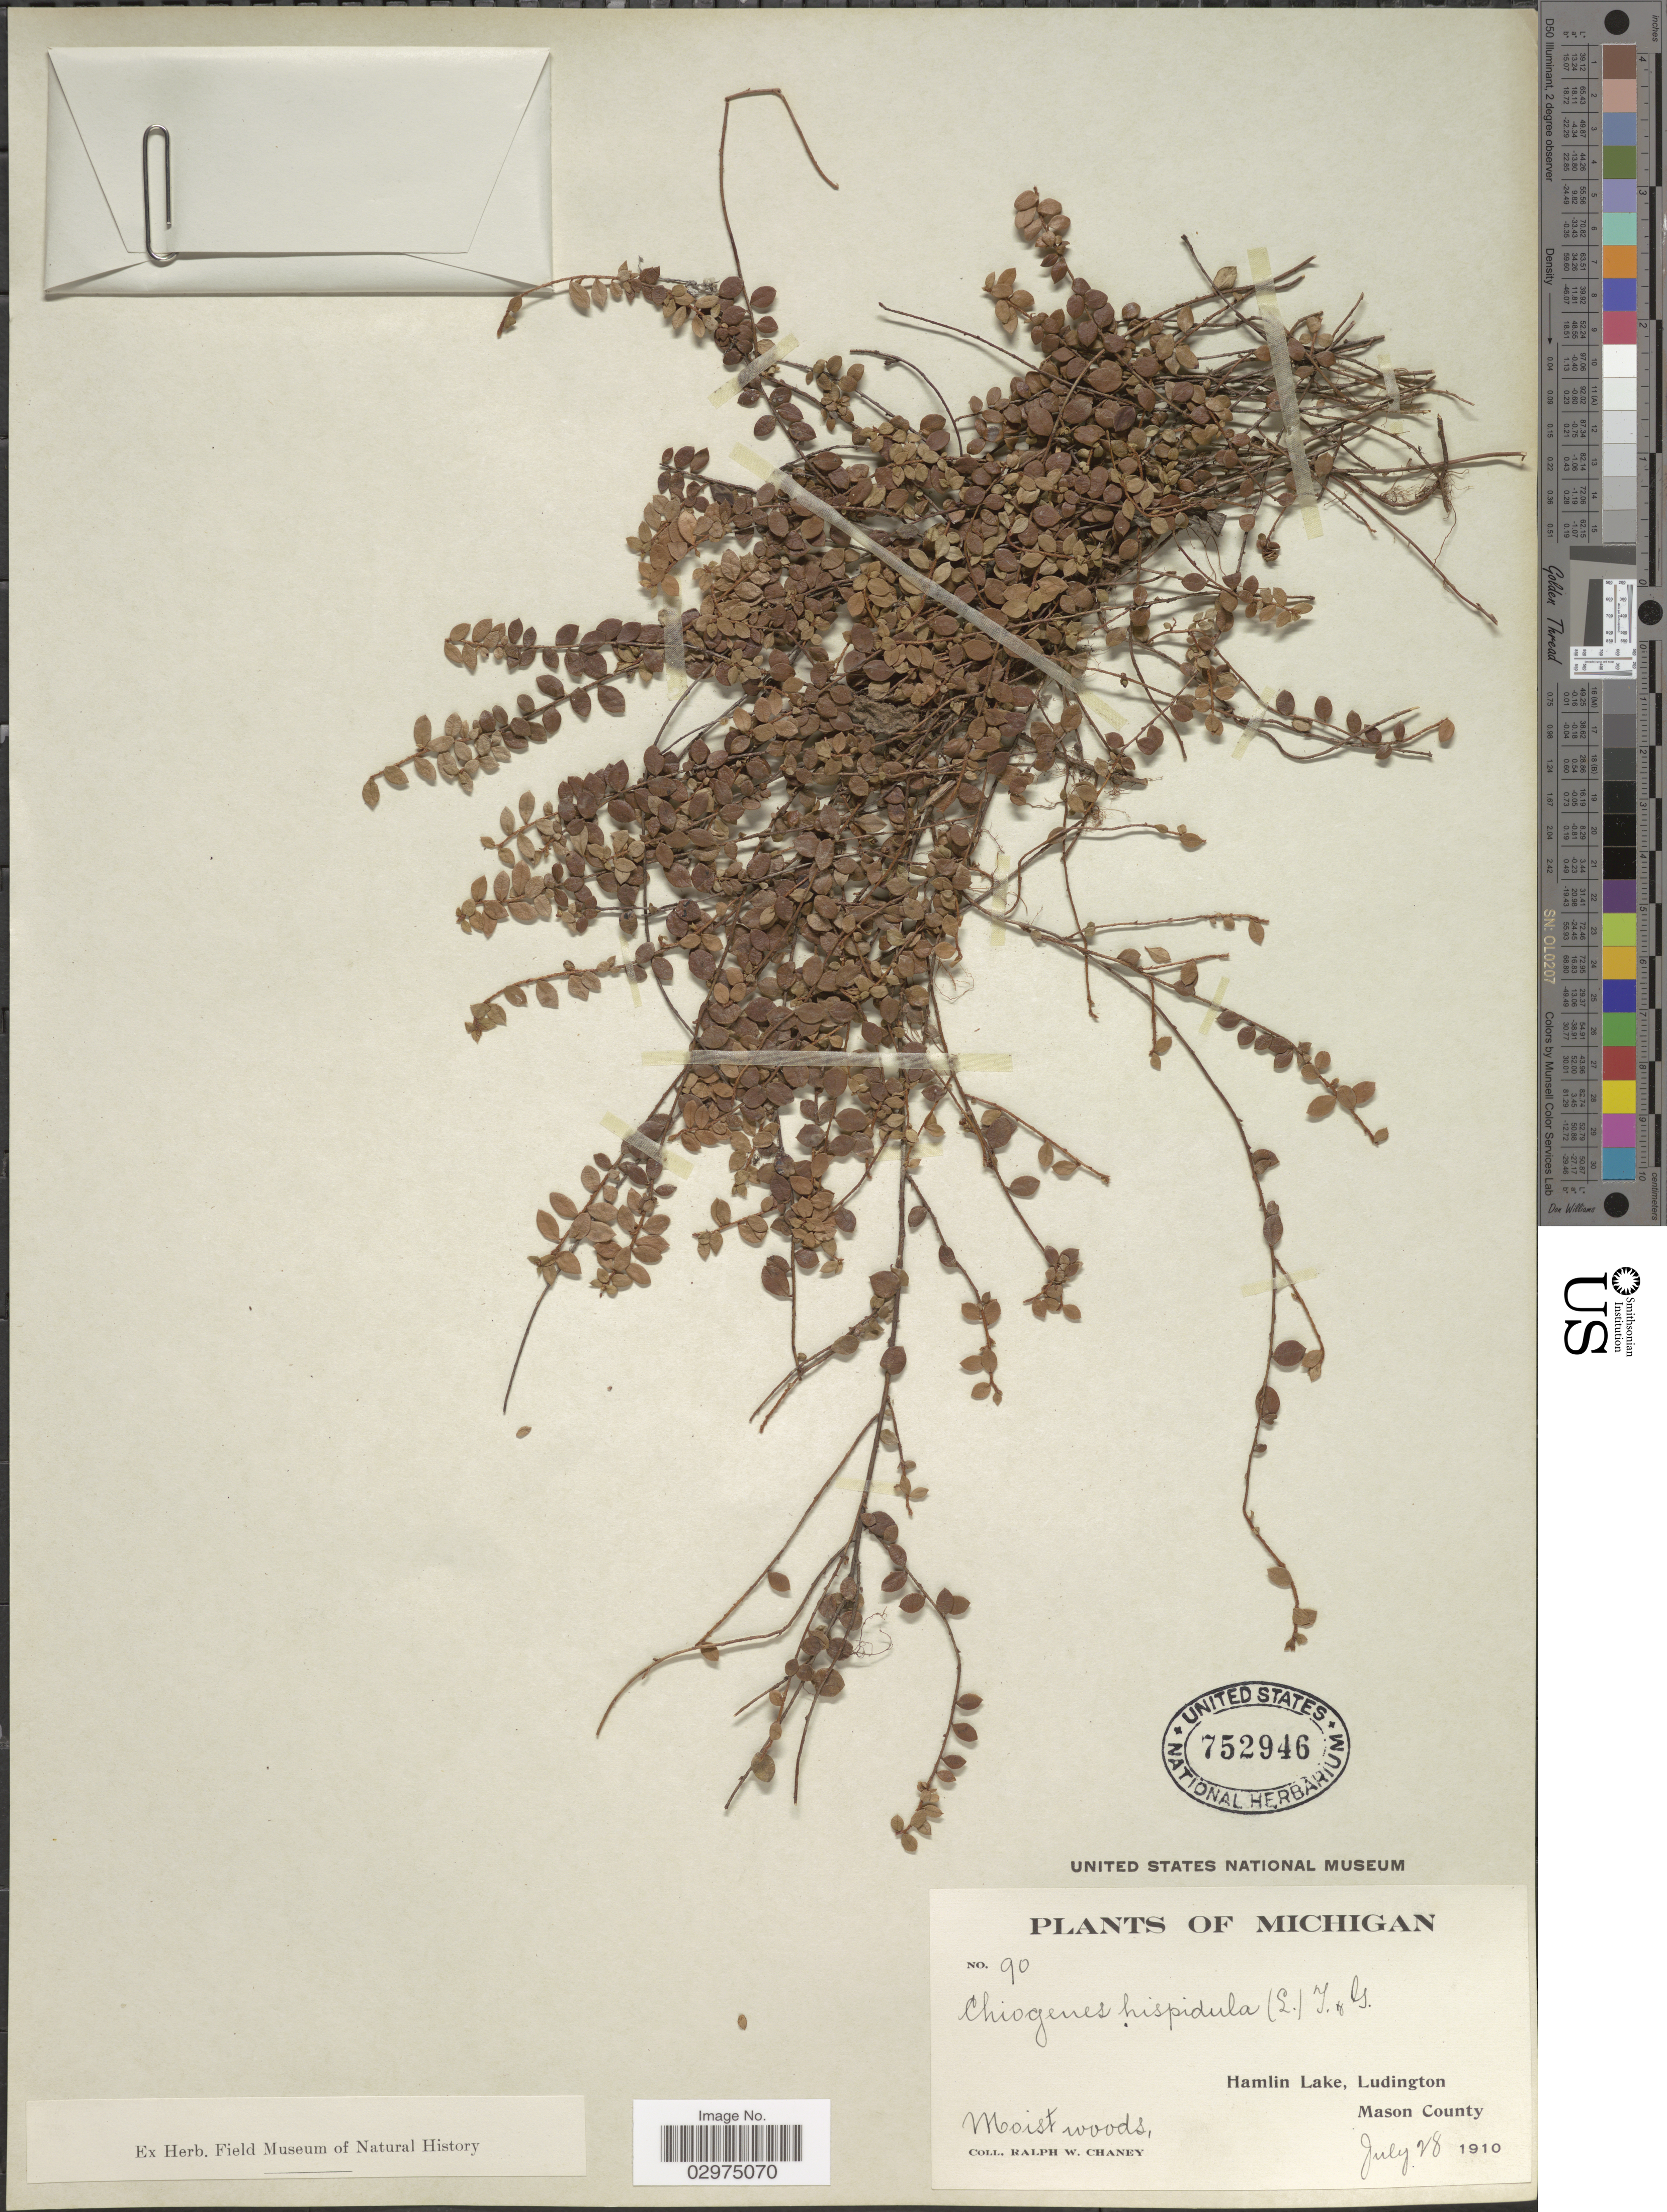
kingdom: Plantae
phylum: Tracheophyta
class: Magnoliopsida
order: Ericales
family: Ericaceae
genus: Gaultheria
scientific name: Gaultheria hispidula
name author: (L.) Muhl. ex Bigelow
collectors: R. Chaney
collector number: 90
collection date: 1910-07-28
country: United States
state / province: Michigan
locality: Hamlin Lake, Ludington. Mason County.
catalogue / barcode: US 752946